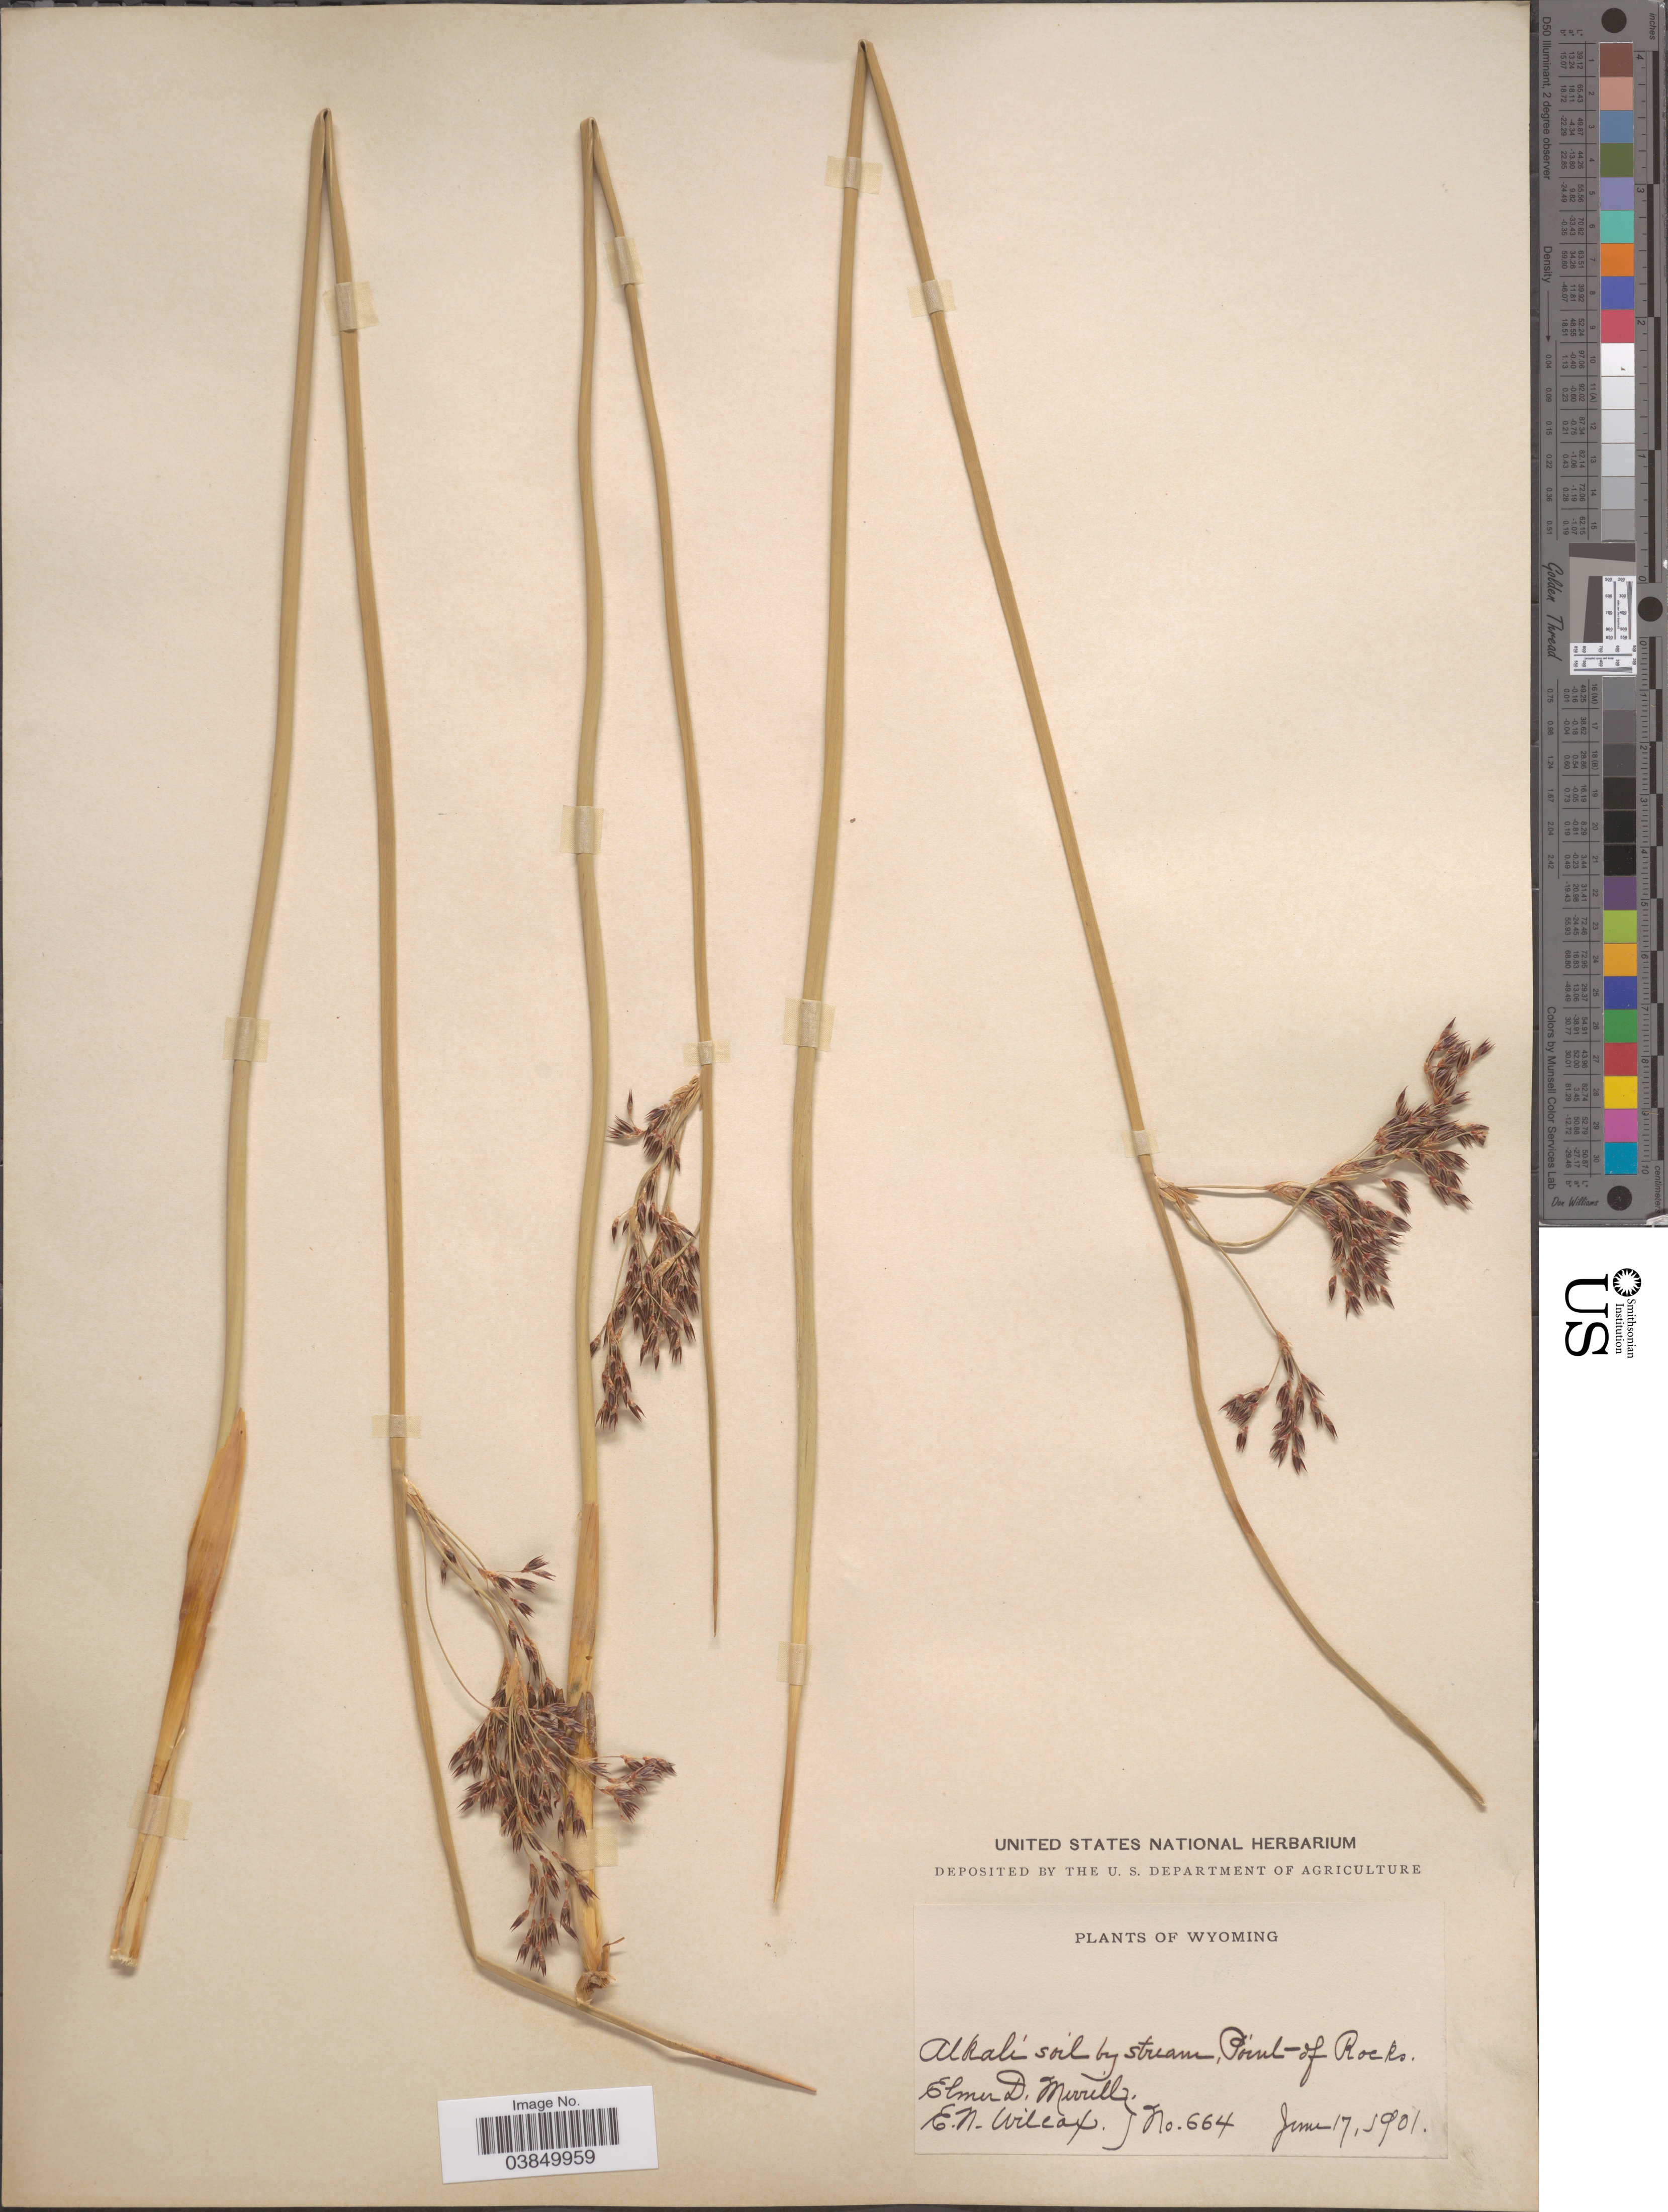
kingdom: Plantae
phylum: Tracheophyta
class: Liliopsida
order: Poales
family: Juncaceae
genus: Juncus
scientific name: Juncus balticus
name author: Willd.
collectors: E. D. Merrill & E. Wilcox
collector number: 664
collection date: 1901-06-17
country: United States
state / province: Wyoming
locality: Alkali soil by stream, Point of Rocks.